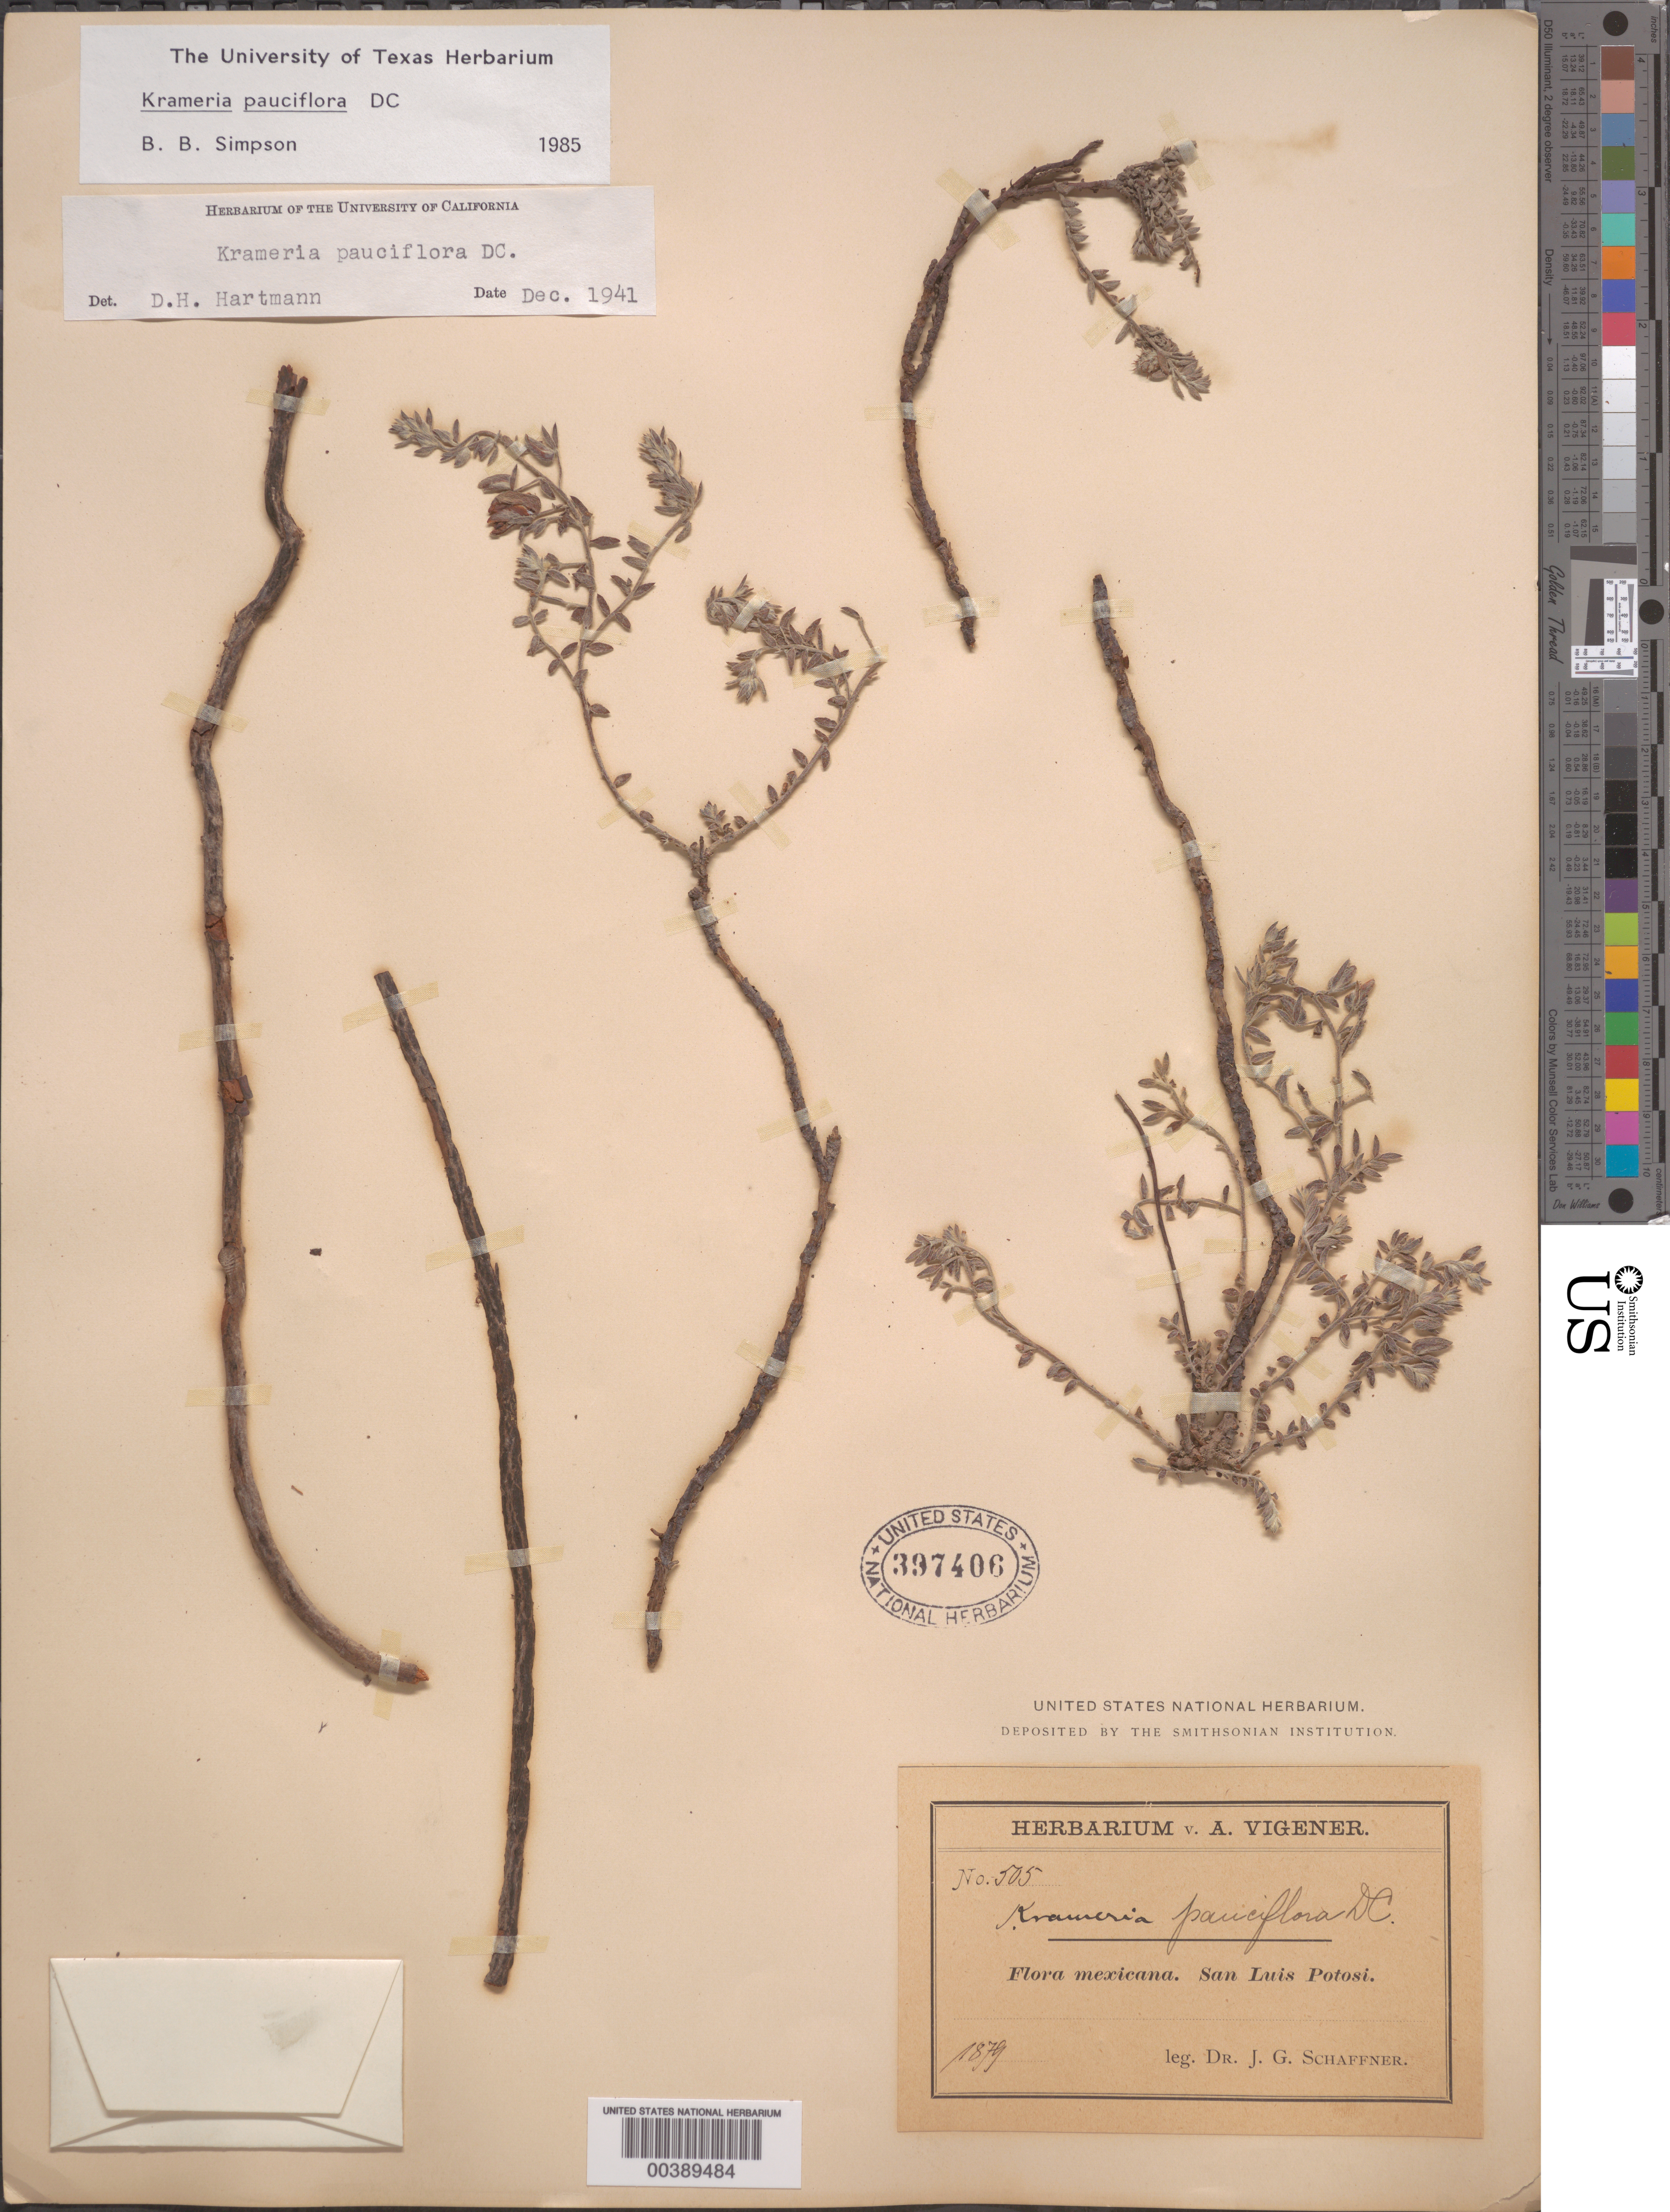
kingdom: Plantae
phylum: Tracheophyta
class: Magnoliopsida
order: Zygophyllales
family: Krameriaceae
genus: Krameria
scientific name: Krameria pauciflora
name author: DC.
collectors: J. G. Schaffner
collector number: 505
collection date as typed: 1879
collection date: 1879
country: Mexico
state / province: San Luis Potosí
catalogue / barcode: US 397406